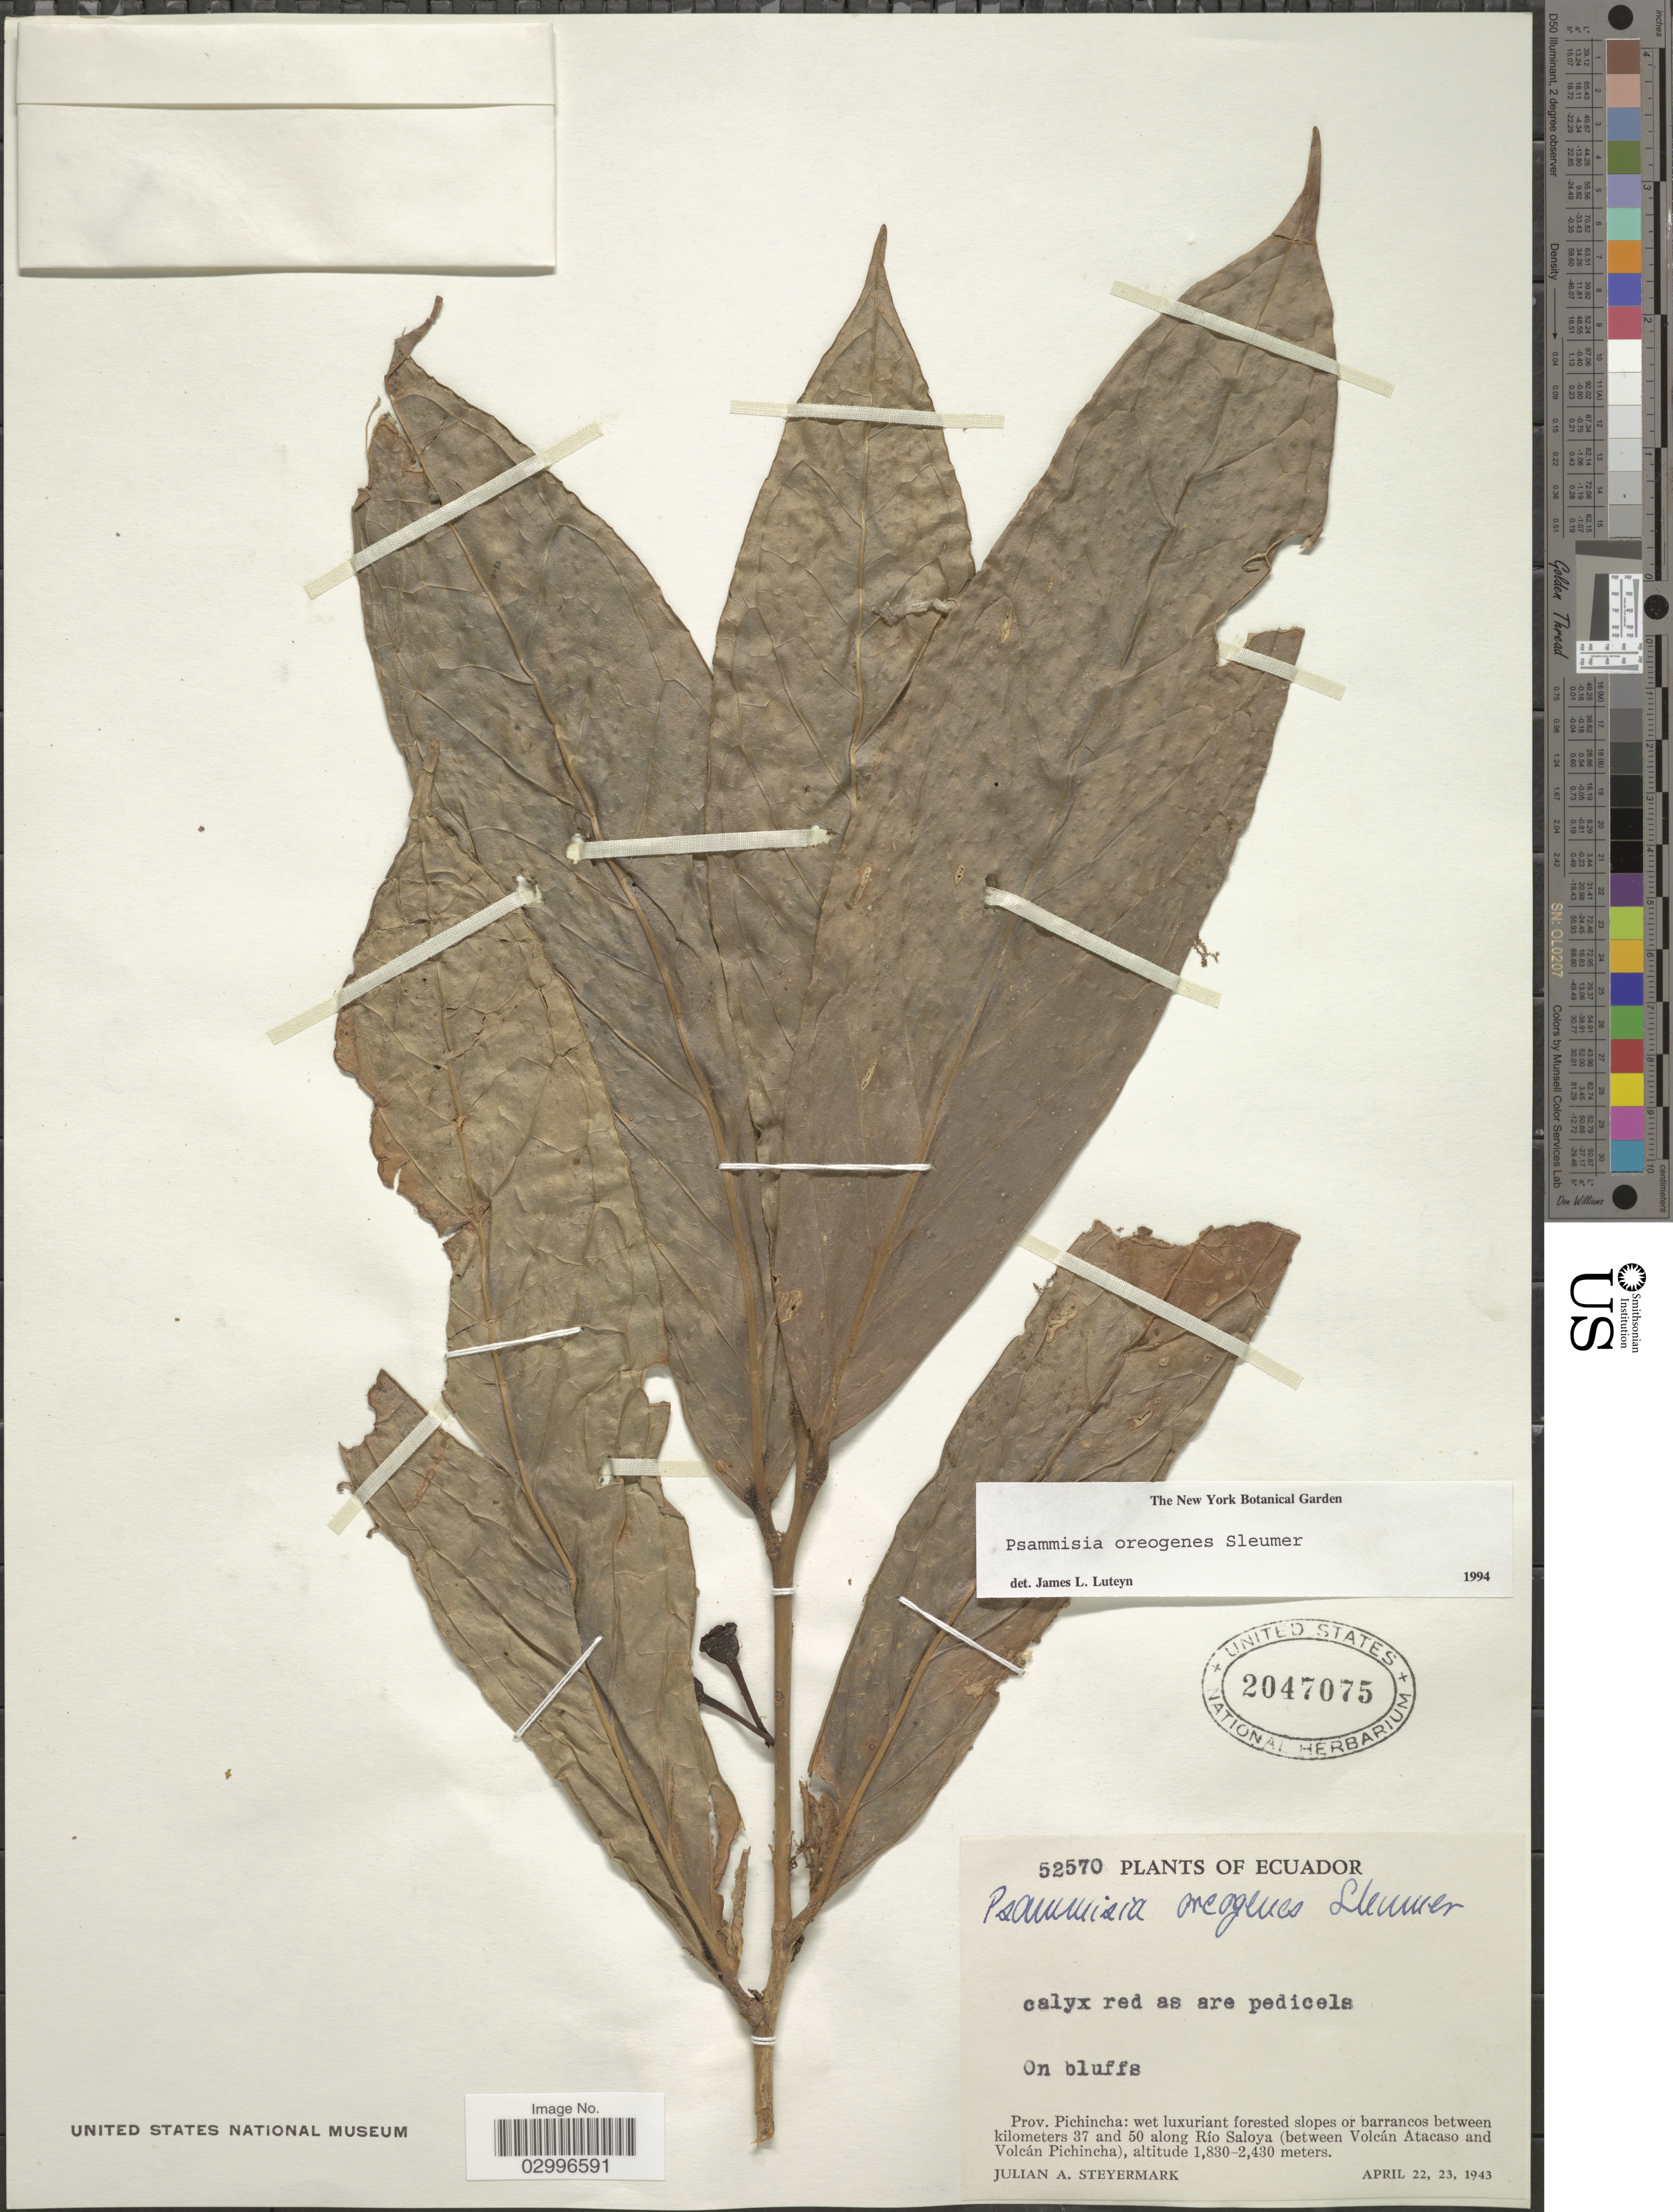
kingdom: Plantae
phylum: Tracheophyta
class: Magnoliopsida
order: Ericales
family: Ericaceae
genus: Psammisia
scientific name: Psammisia oreogenes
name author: Sleumer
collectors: J. Steyermark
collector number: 52570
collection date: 1943-04-22/1943-04-23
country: Ecuador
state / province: Pichincha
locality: Wet luxuriant forested slopes or barrancos between kilometers 37 and 50 along Río Saloya (between Volcán Atacaso and Volcán Pichincha).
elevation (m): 1830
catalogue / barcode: US 2047075